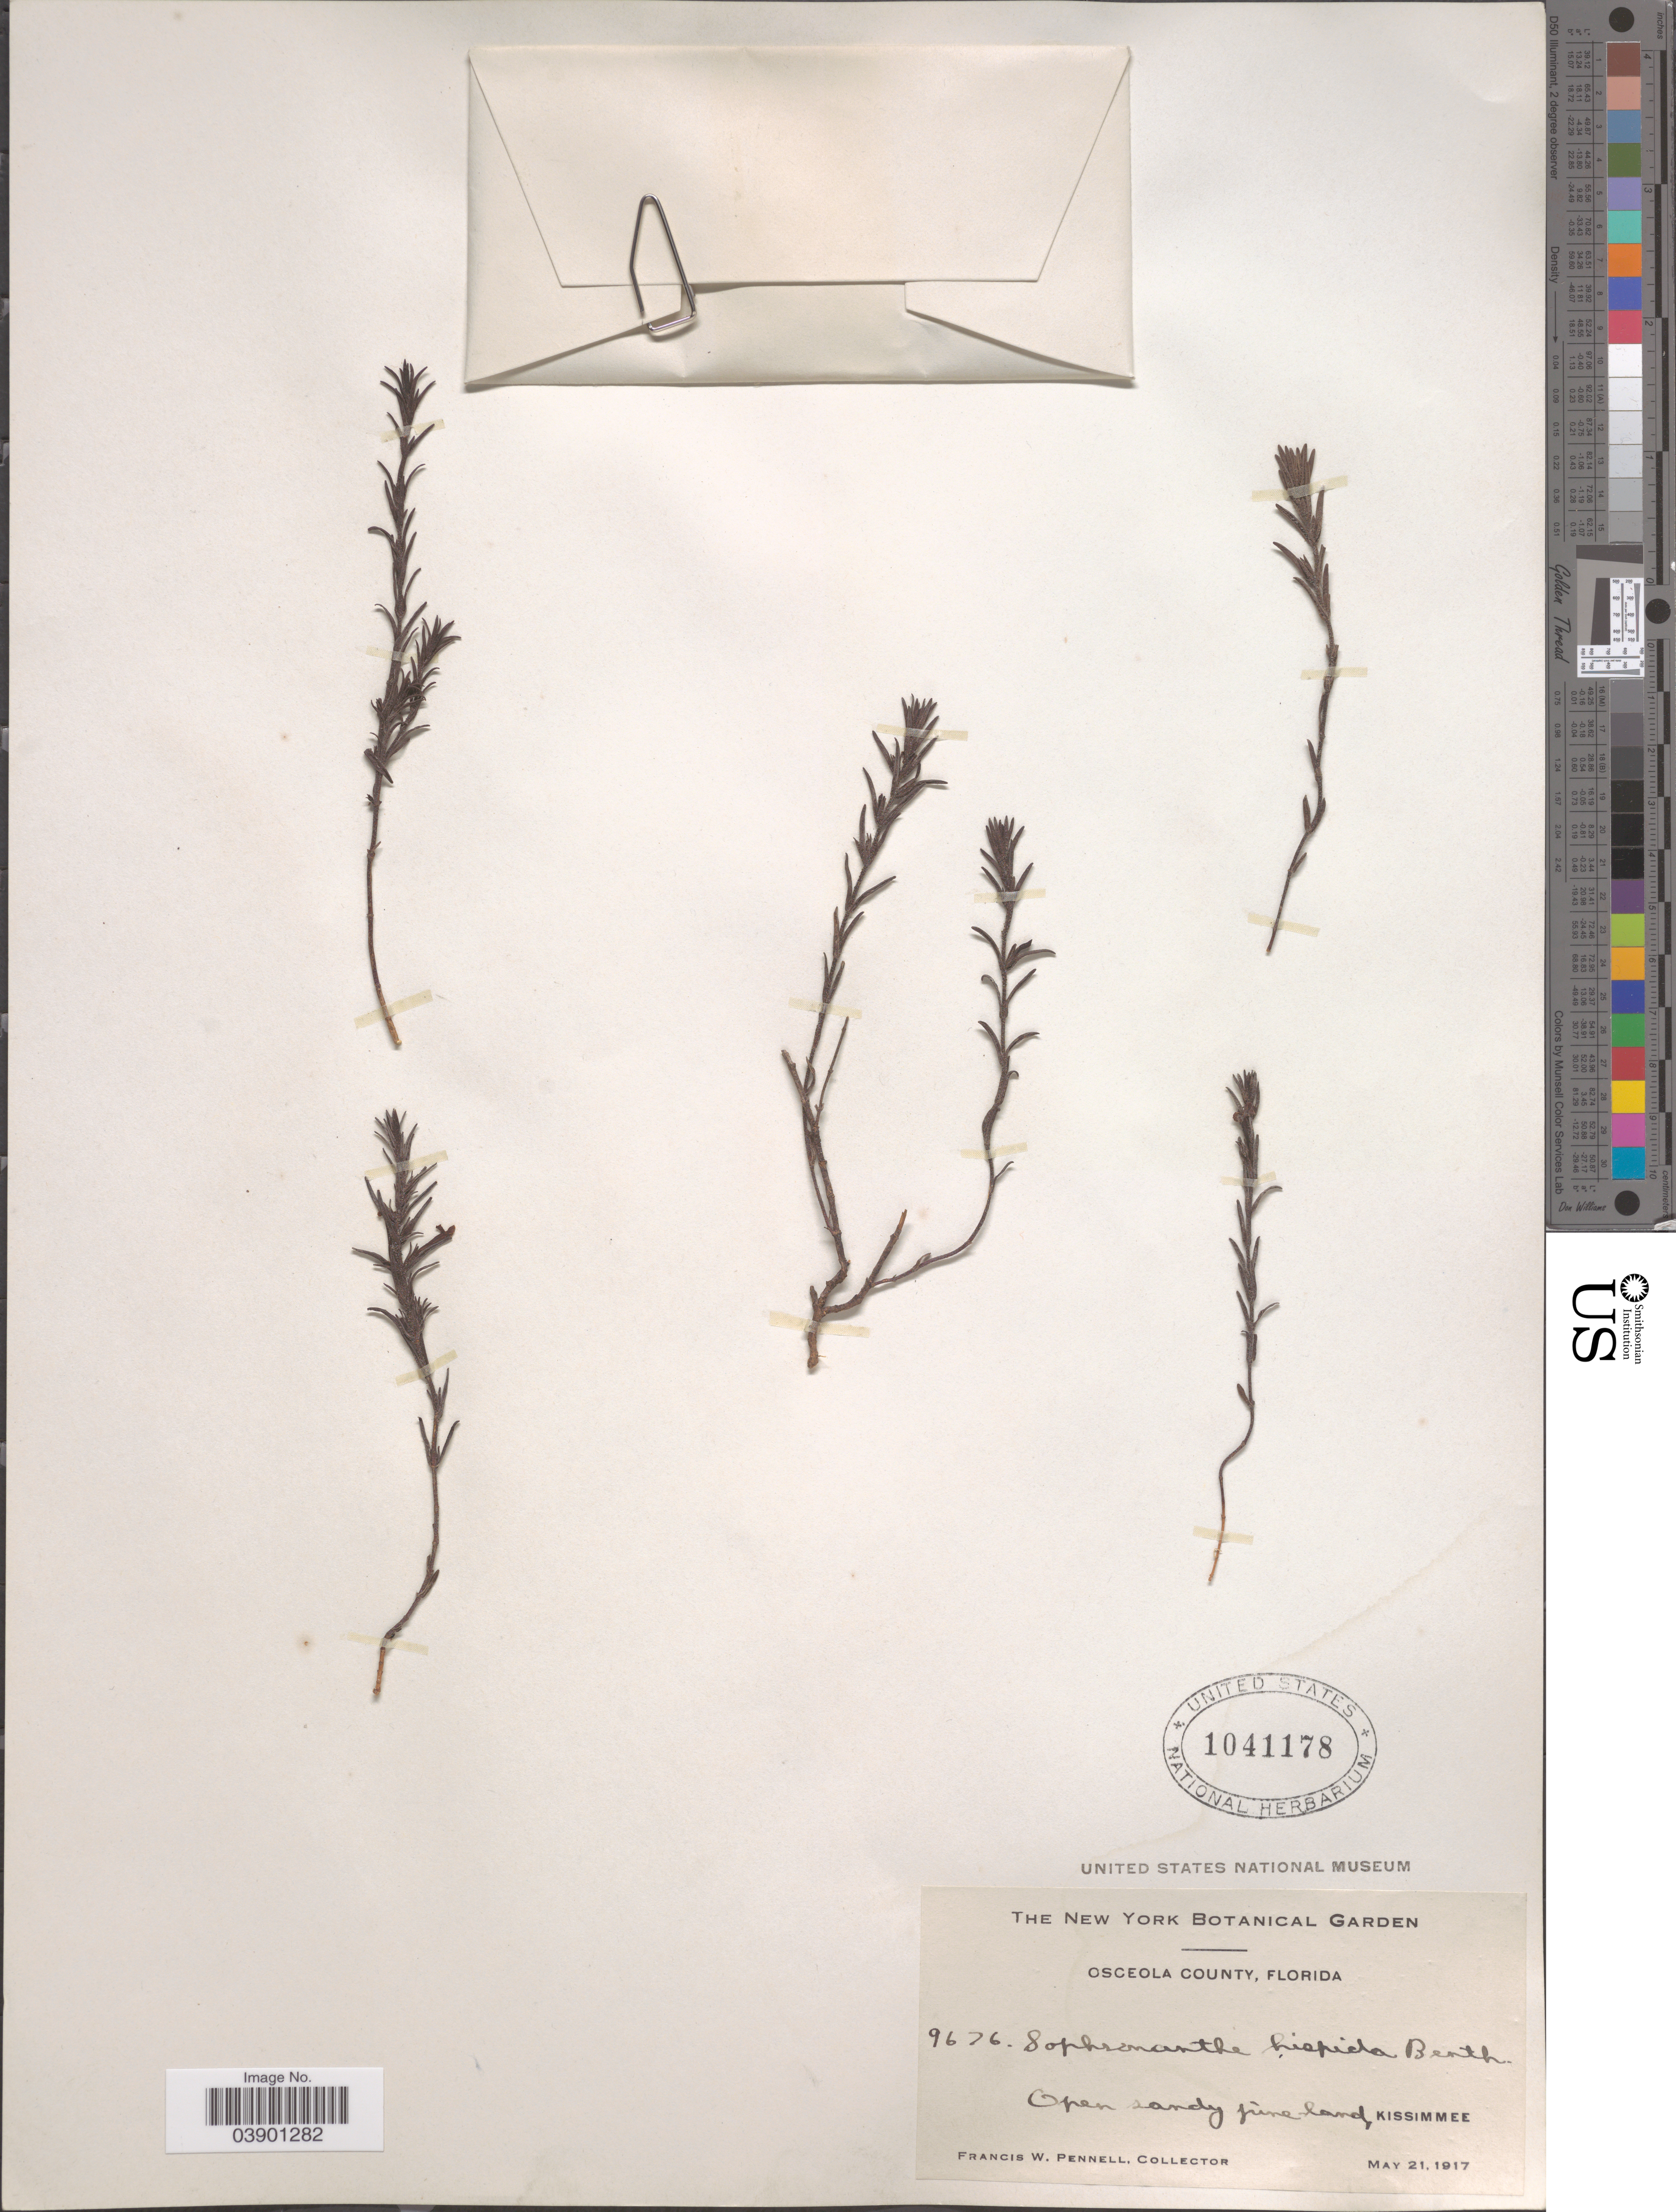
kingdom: Plantae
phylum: Tracheophyta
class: Magnoliopsida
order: Lamiales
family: Plantaginaceae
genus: Sophronanthe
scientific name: Sophronanthe hispida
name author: Benth. ex Lindl.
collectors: F. W. Pennell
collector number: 9676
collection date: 1917-05-21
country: United States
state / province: Florida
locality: Osceola County. Kissimmee.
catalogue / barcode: US 1041178